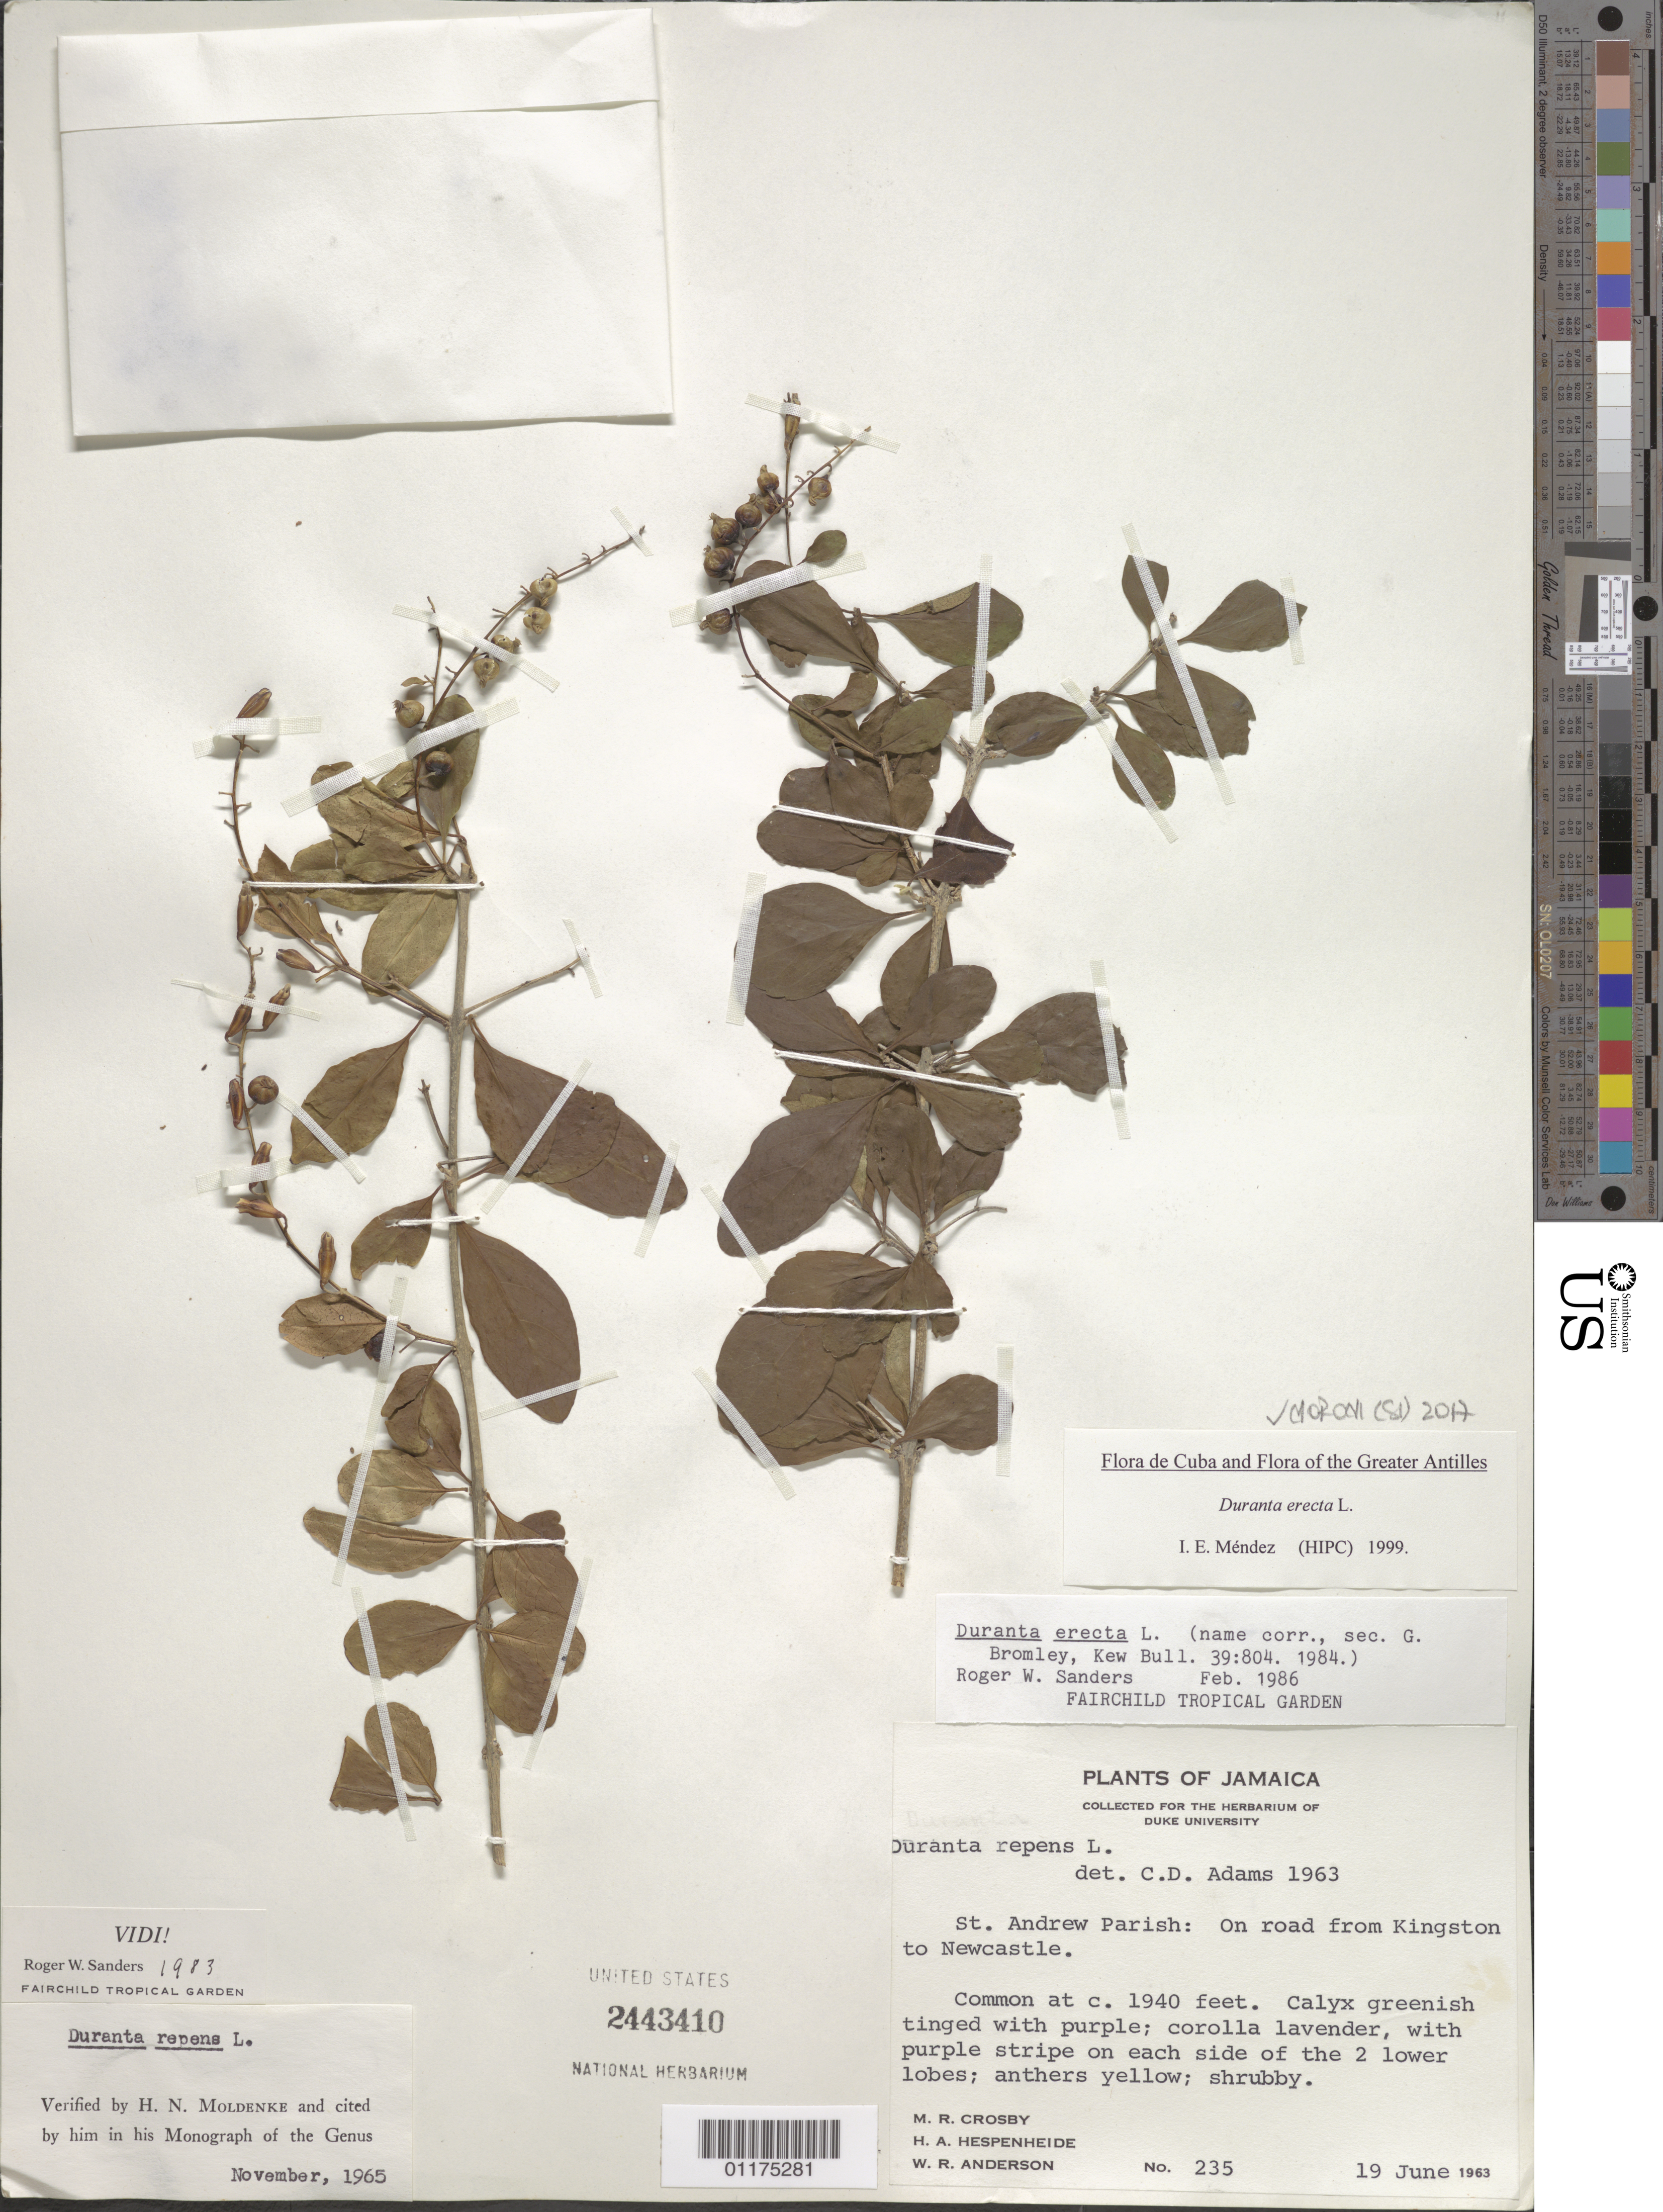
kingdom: Plantae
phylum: Tracheophyta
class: Magnoliopsida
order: Lamiales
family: Verbenaceae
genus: Duranta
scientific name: Duranta erecta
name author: L.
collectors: M. R. Crosby, H. A. Hespenheide & W. R. Anderson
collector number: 235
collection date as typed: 19 Jun 1963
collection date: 1963-06-19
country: Jamaica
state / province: Saint Andrew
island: Jamaica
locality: On road from Kingston to Newcastle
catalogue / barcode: US 2443410